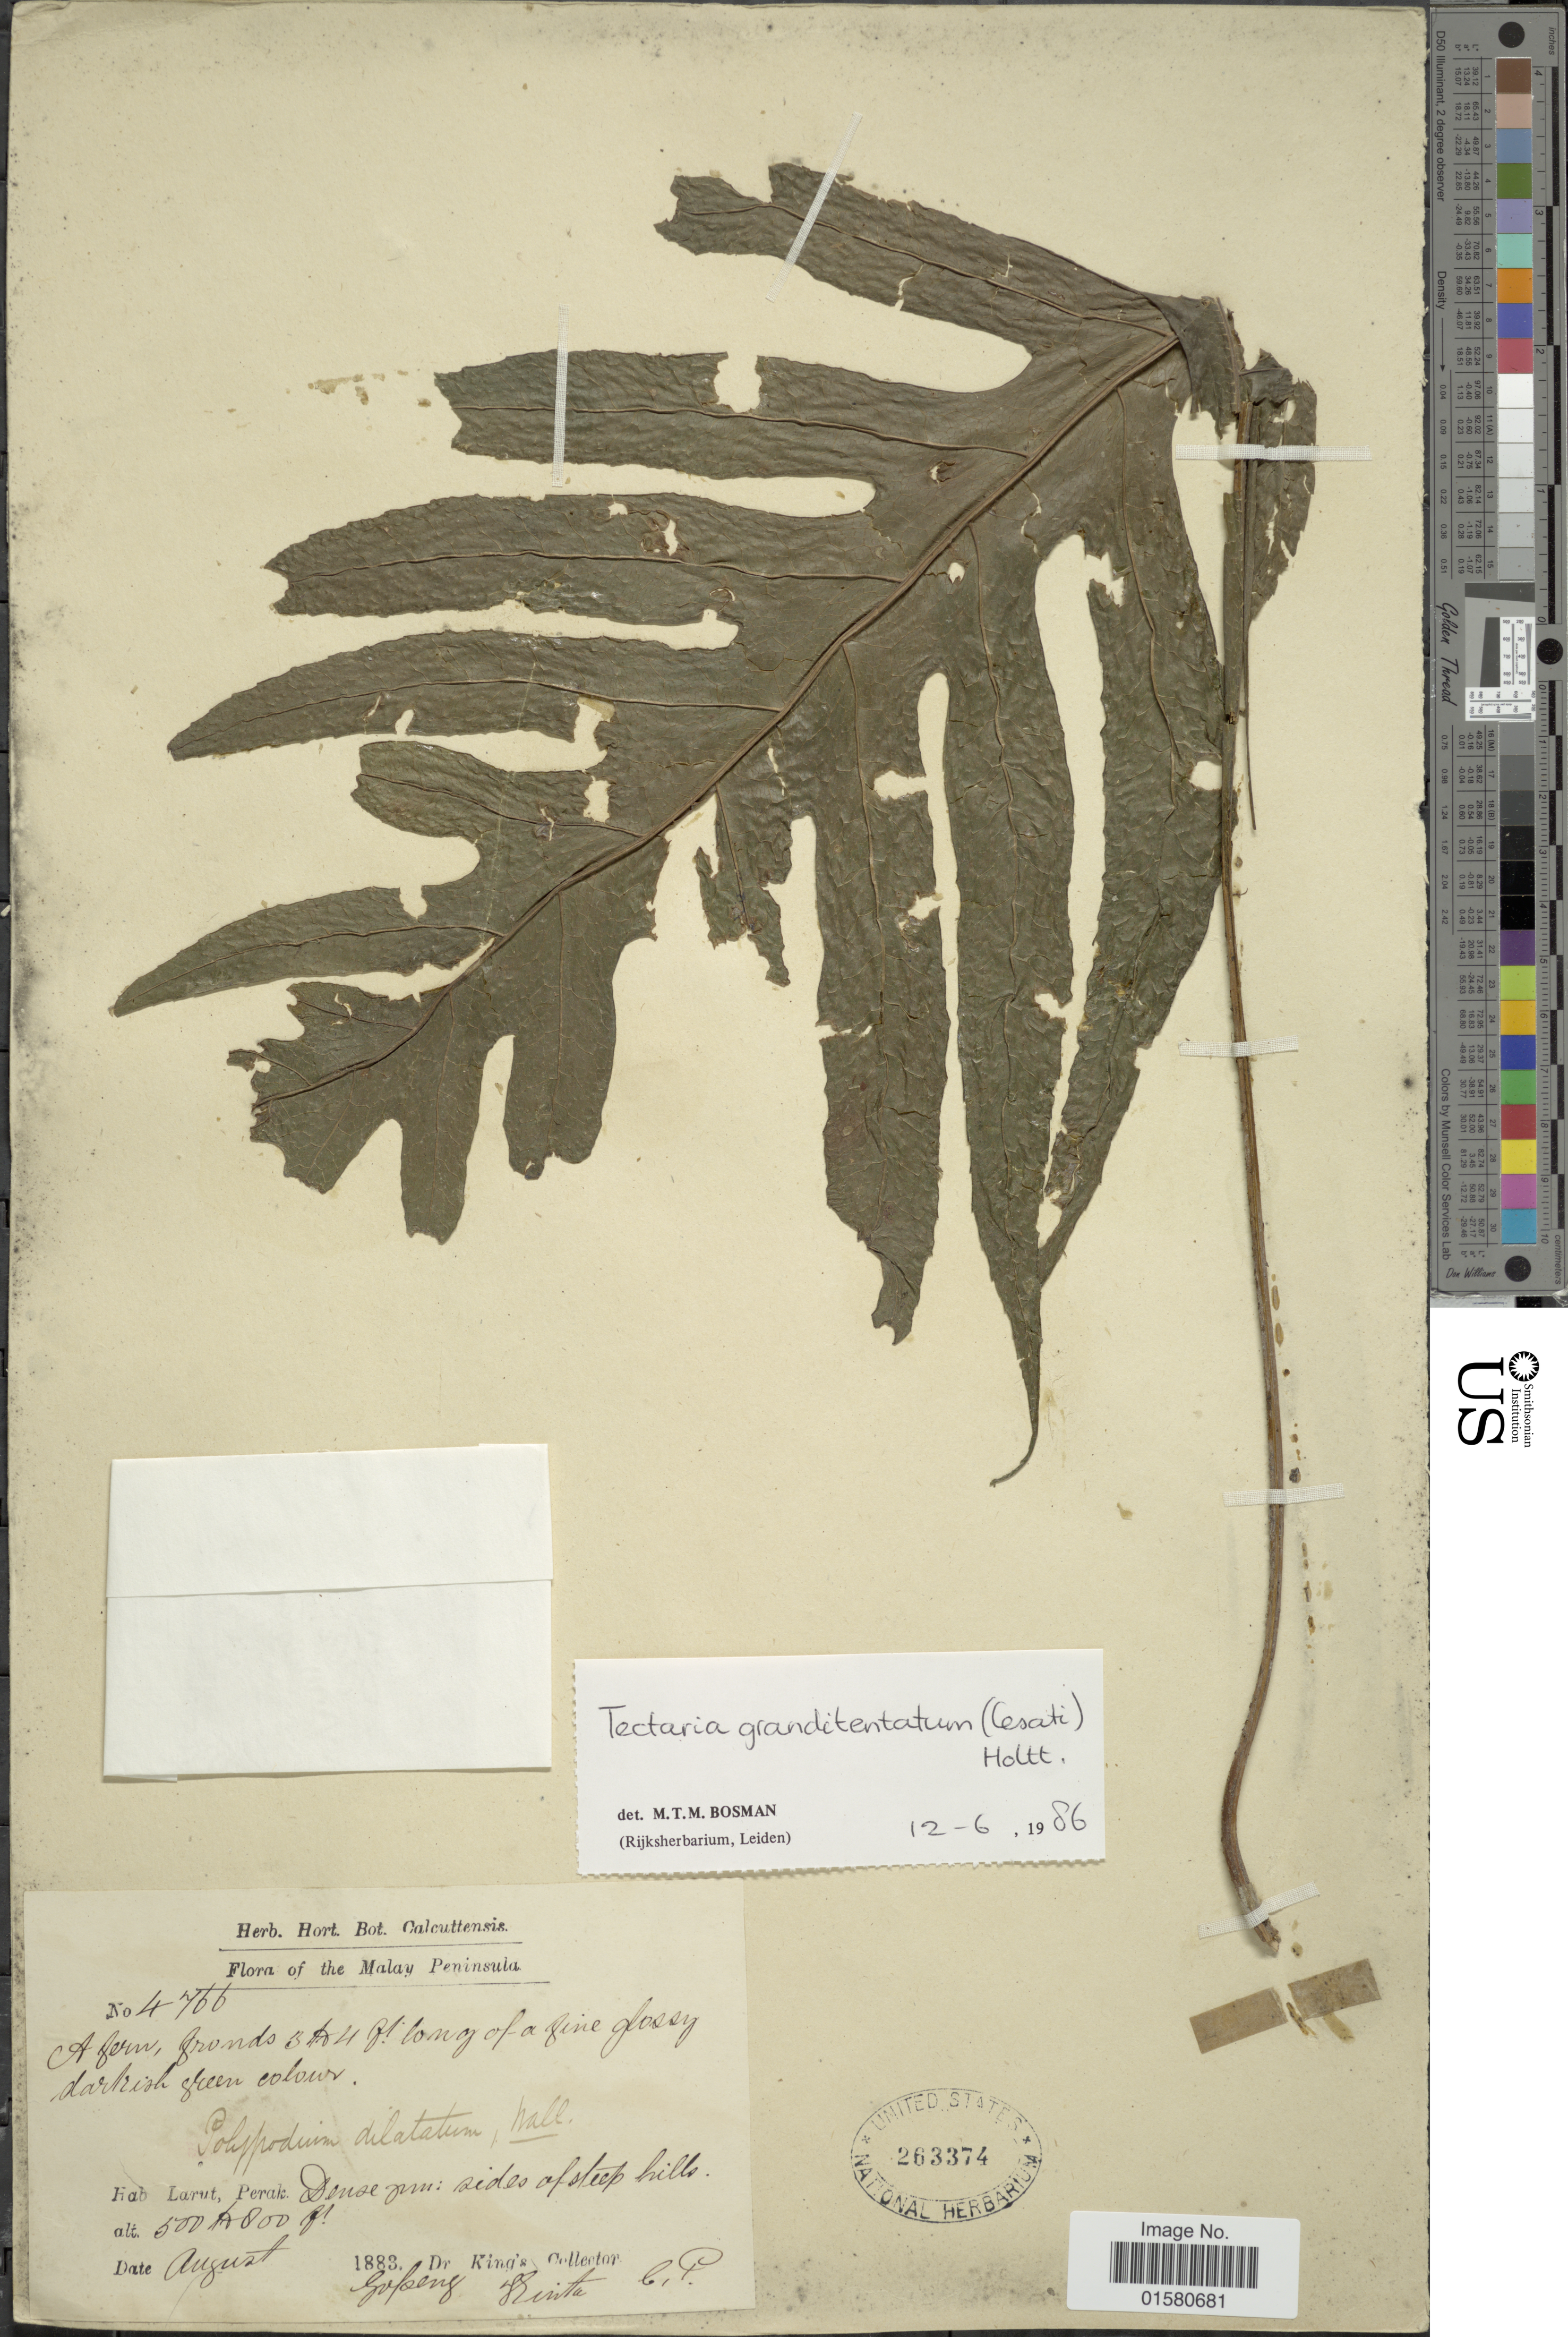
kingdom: Plantae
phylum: Tracheophyta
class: Polypodiopsida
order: Polypodiales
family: Tectariaceae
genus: Tectaria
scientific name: Tectaria sp.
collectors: Dr. King's collector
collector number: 4766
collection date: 1883-08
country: Malaysia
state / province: Perak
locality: Larut, Perak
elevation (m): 152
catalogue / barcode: US 263374